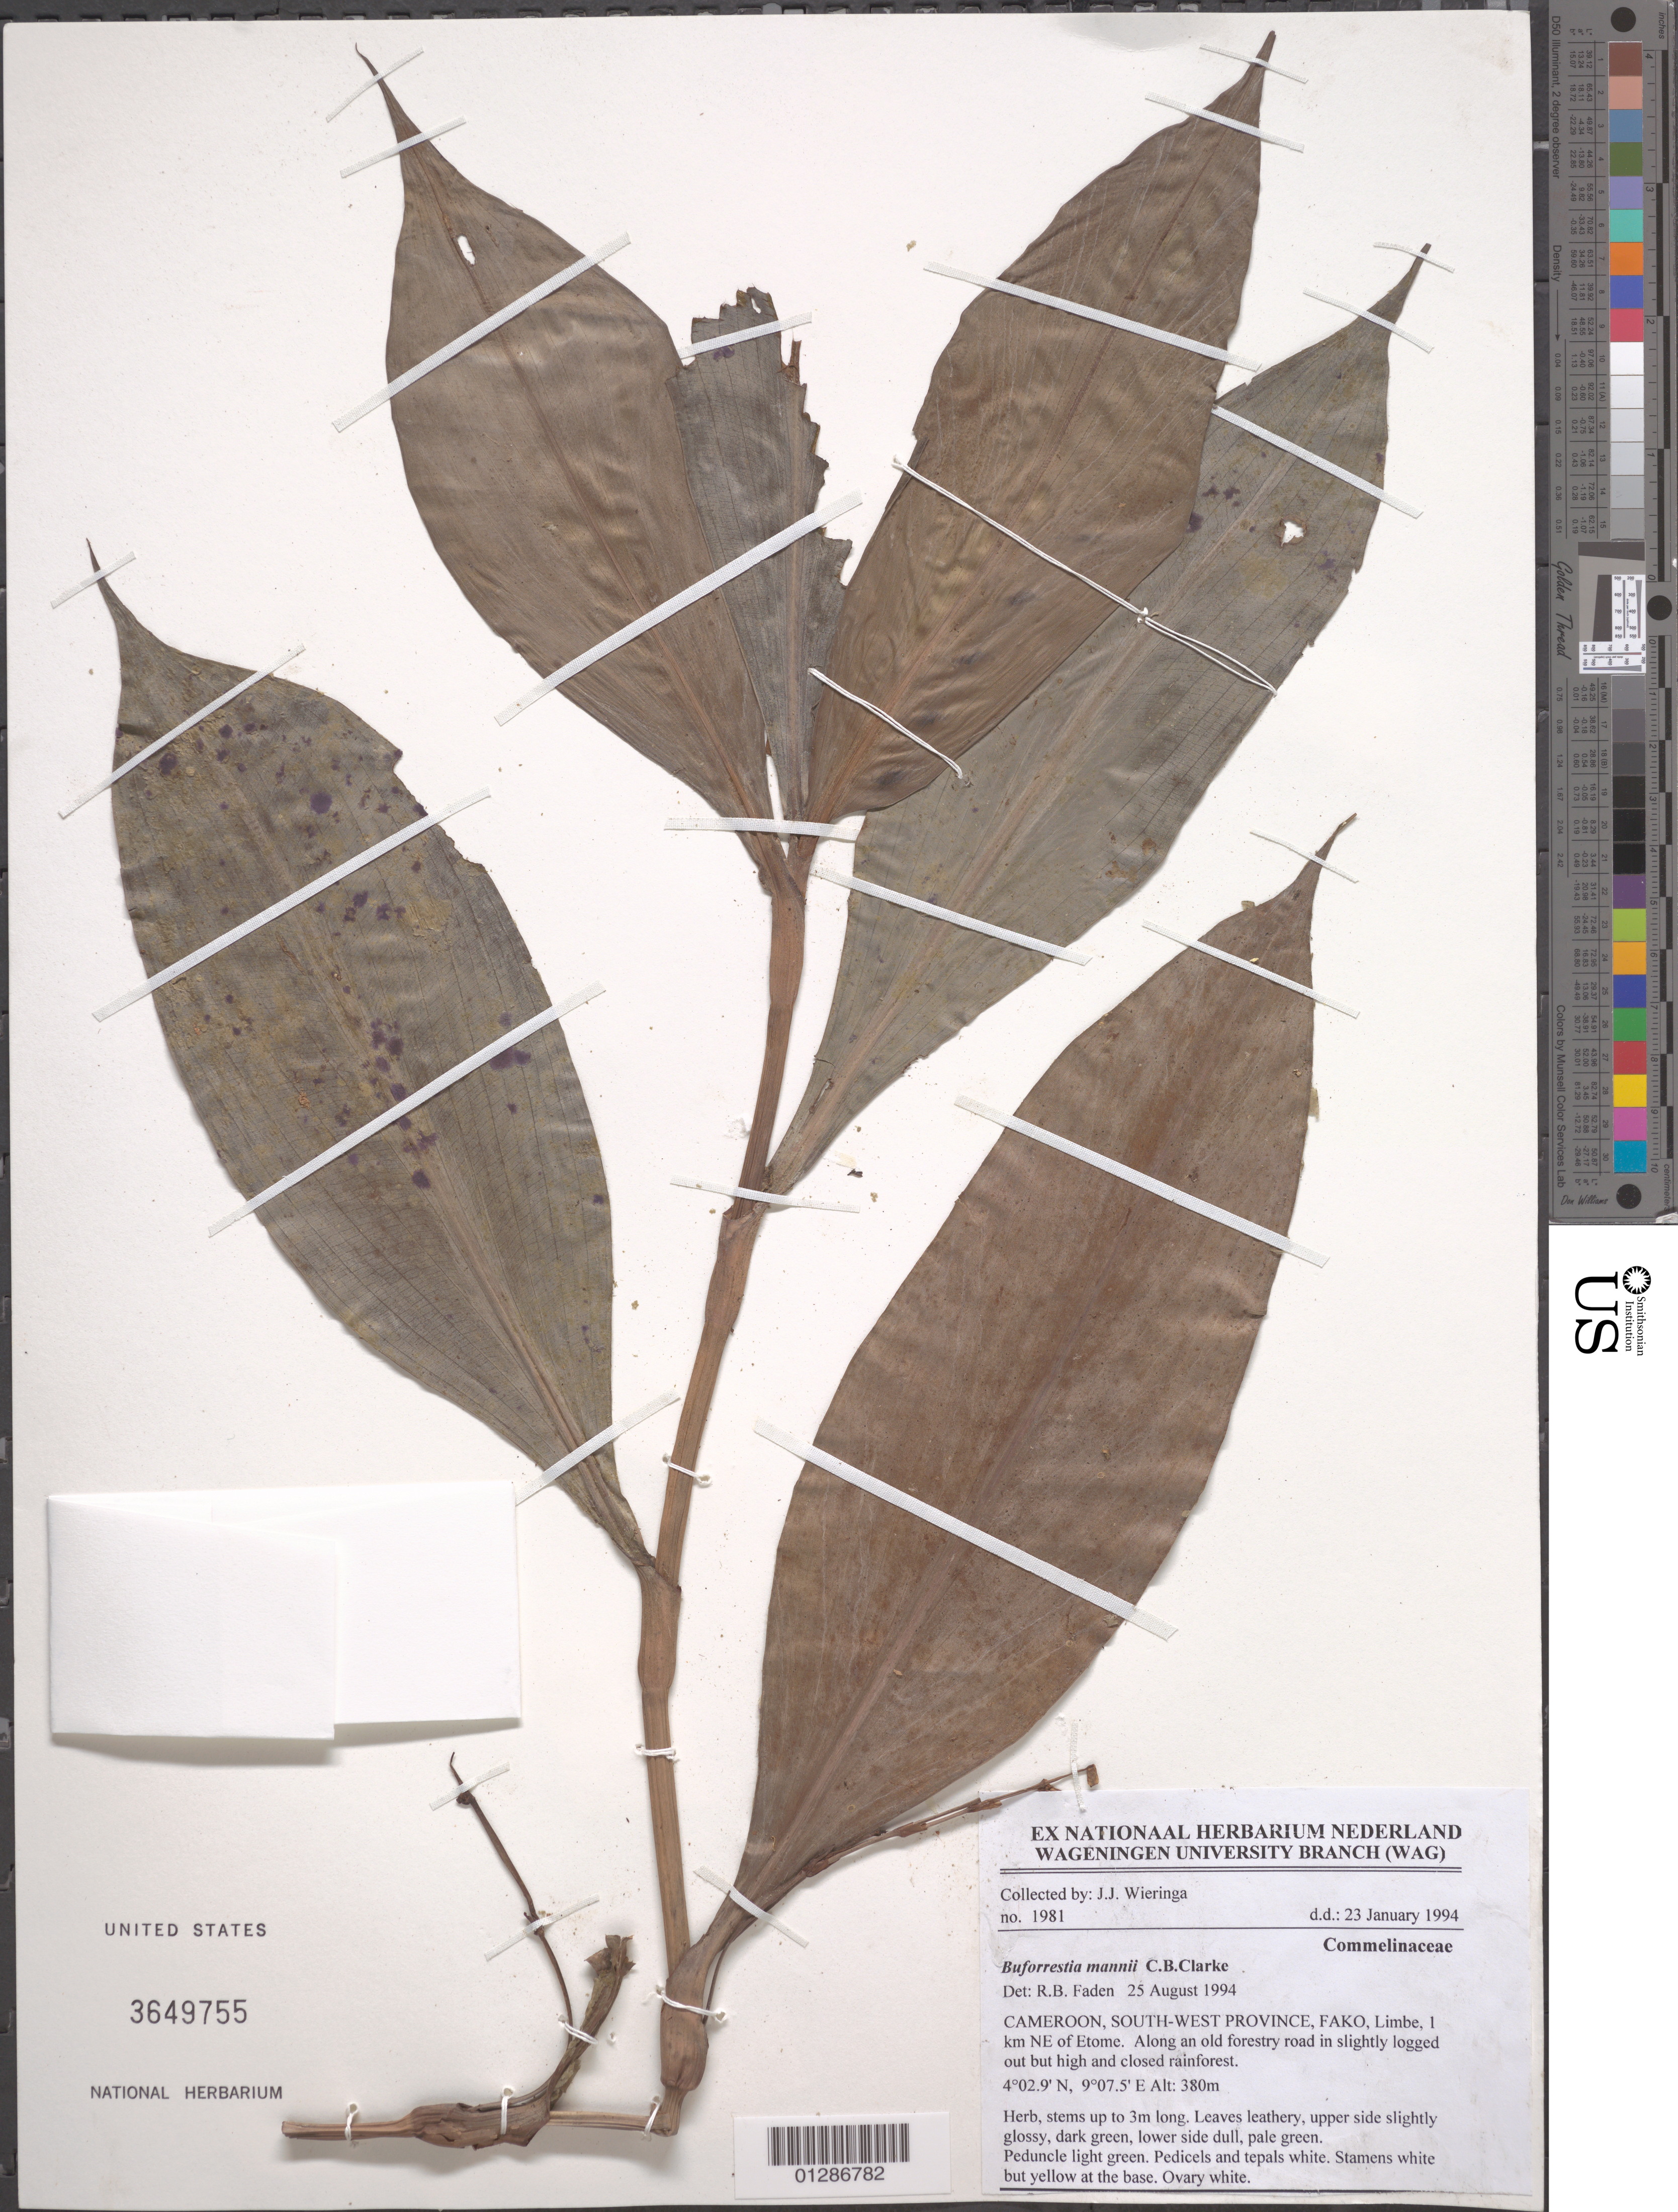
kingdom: Plantae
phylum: Tracheophyta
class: Liliopsida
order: Commelinales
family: Commelinaceae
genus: Buforrestia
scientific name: Buforrestia mannii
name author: C.B. Clarke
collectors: J. J. Wieringa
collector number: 1981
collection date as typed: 23 Jan 1994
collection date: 1994-01-23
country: Cameroon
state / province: Sud-Ouest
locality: Fako, Limbe, 1 km NE of Etome.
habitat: Herb.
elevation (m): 380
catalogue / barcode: US 3649755